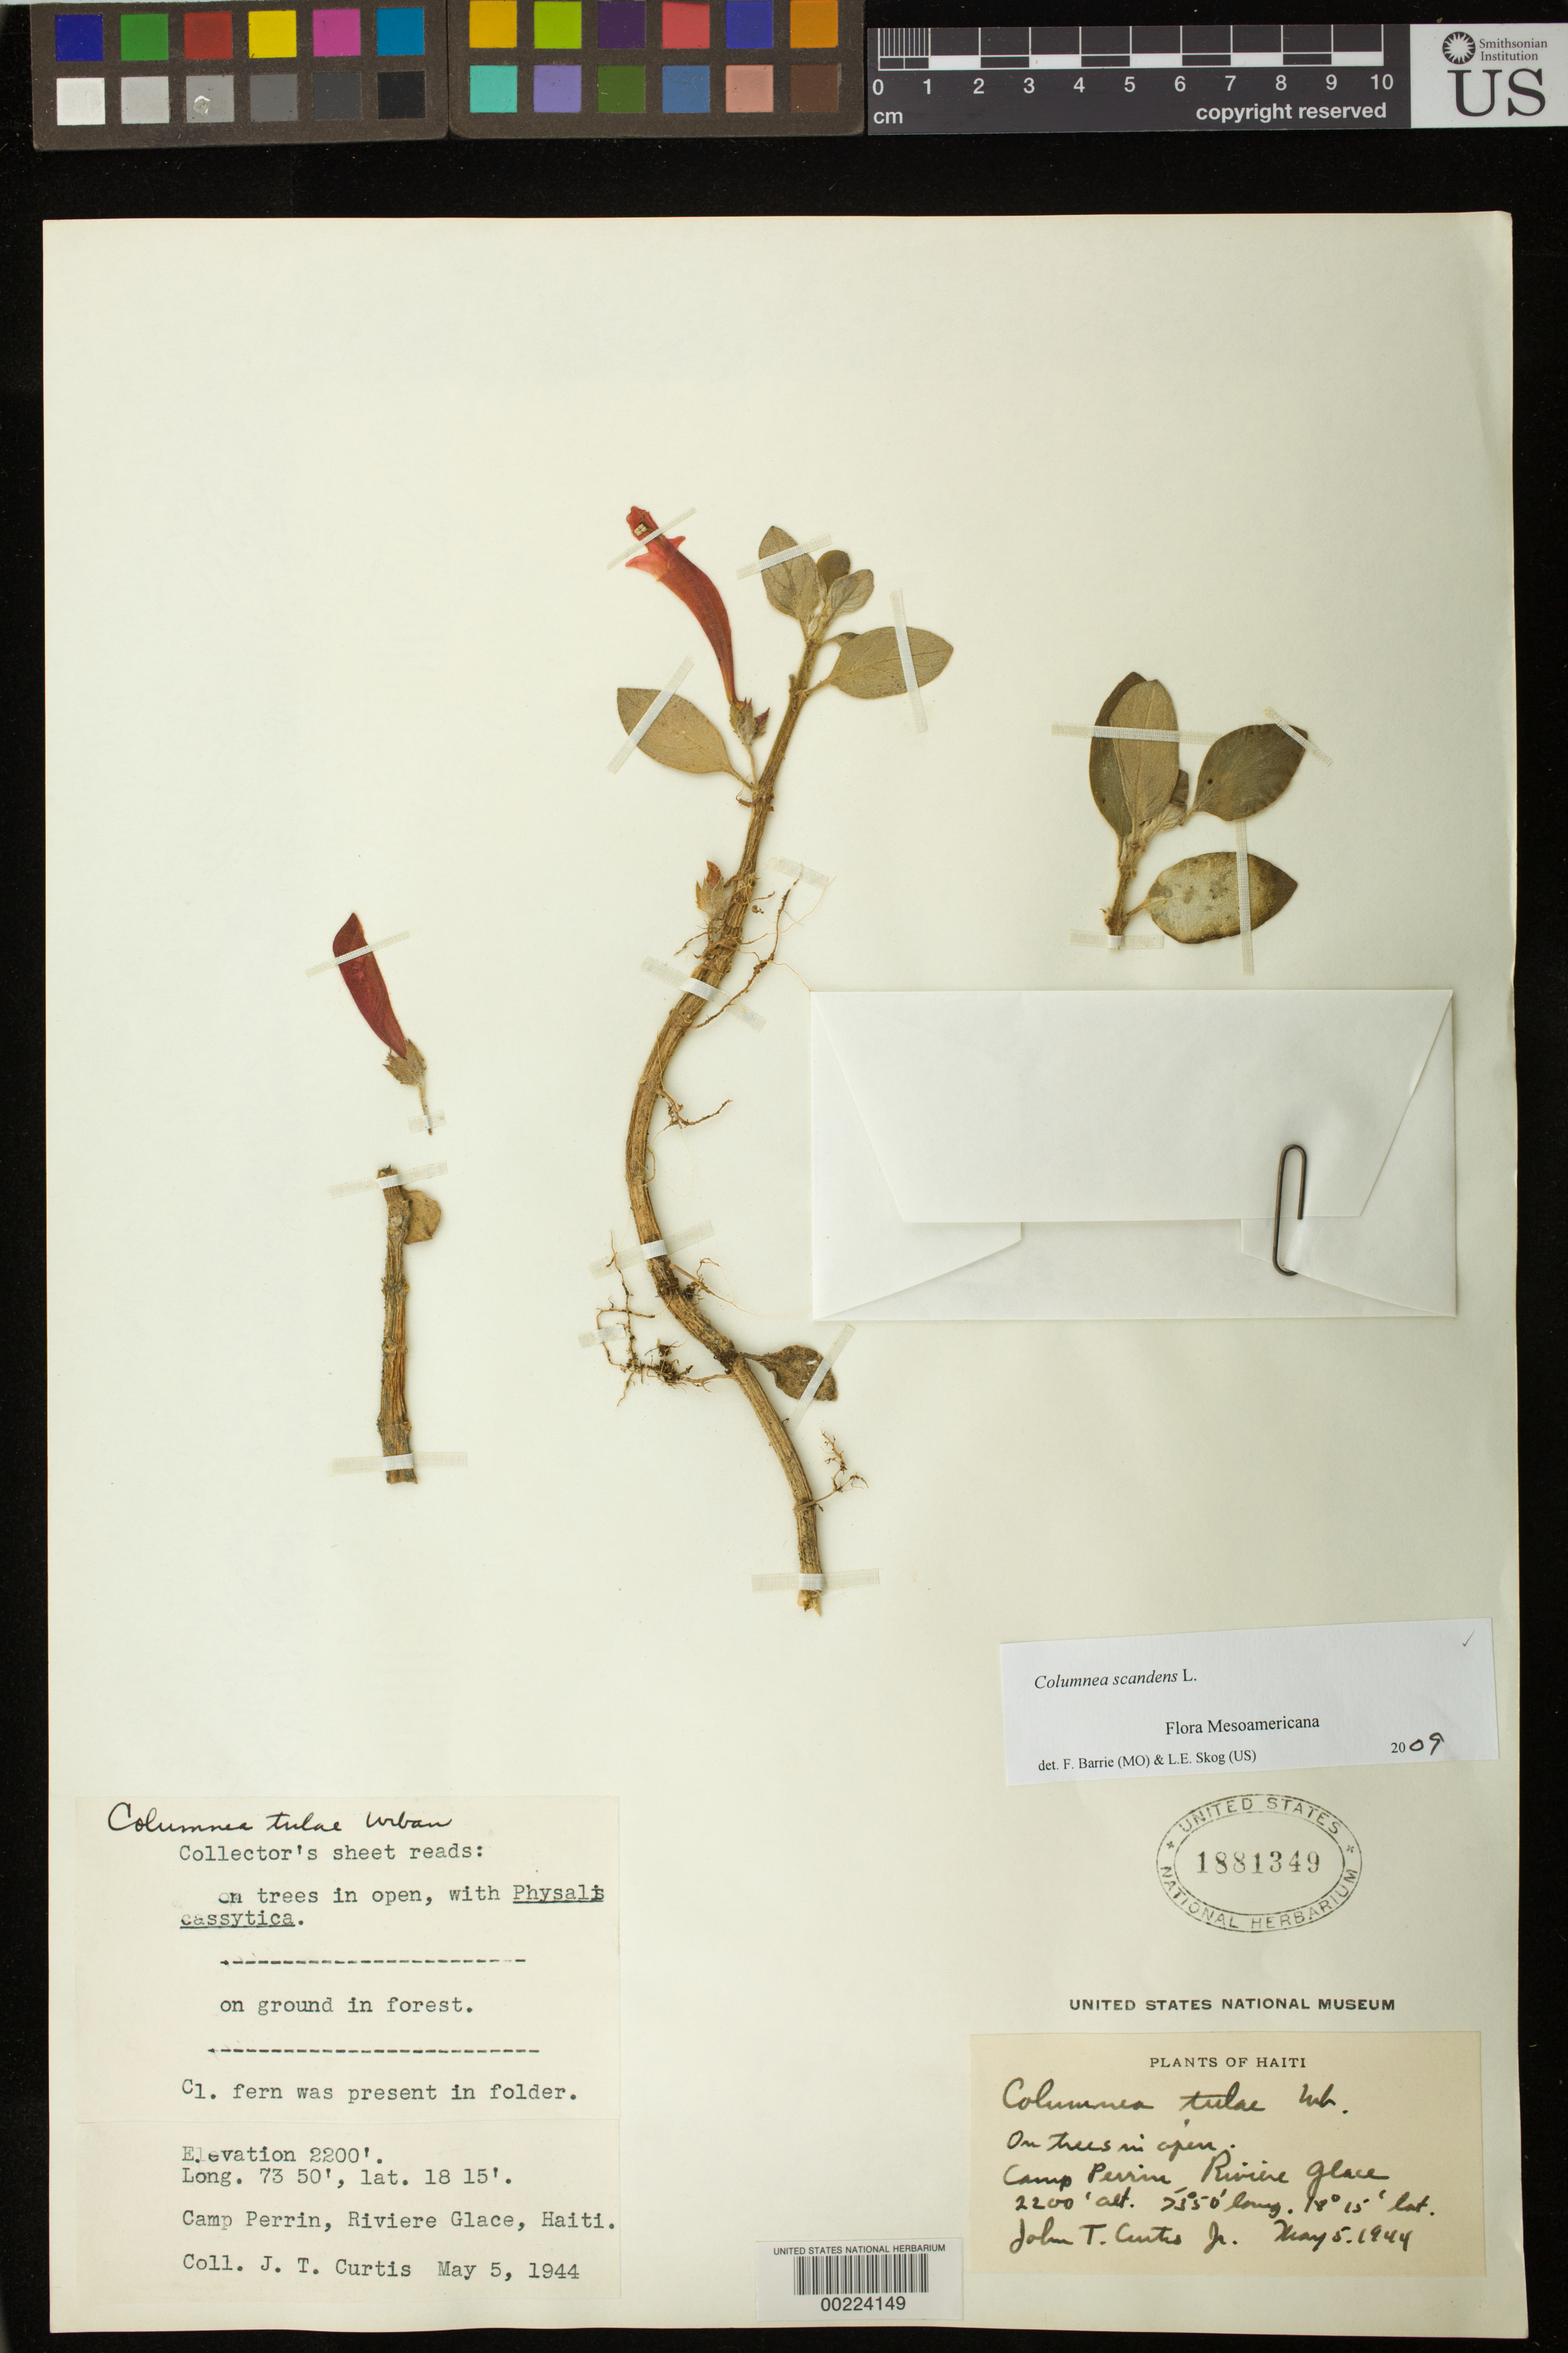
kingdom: Plantae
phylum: Tracheophyta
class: Magnoliopsida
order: Lamiales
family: Gesneriaceae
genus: Columnea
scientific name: Columnea scandens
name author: L.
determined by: Barrie, F. R.; Skog, Laurence E.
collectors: J. Curtis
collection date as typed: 05 May 1944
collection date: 1944-05-05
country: Haiti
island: Hispaniola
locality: Camp Perrin, Riviere Glace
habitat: On trees in open, with Physalis cassytica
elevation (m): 671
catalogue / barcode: US 1881349